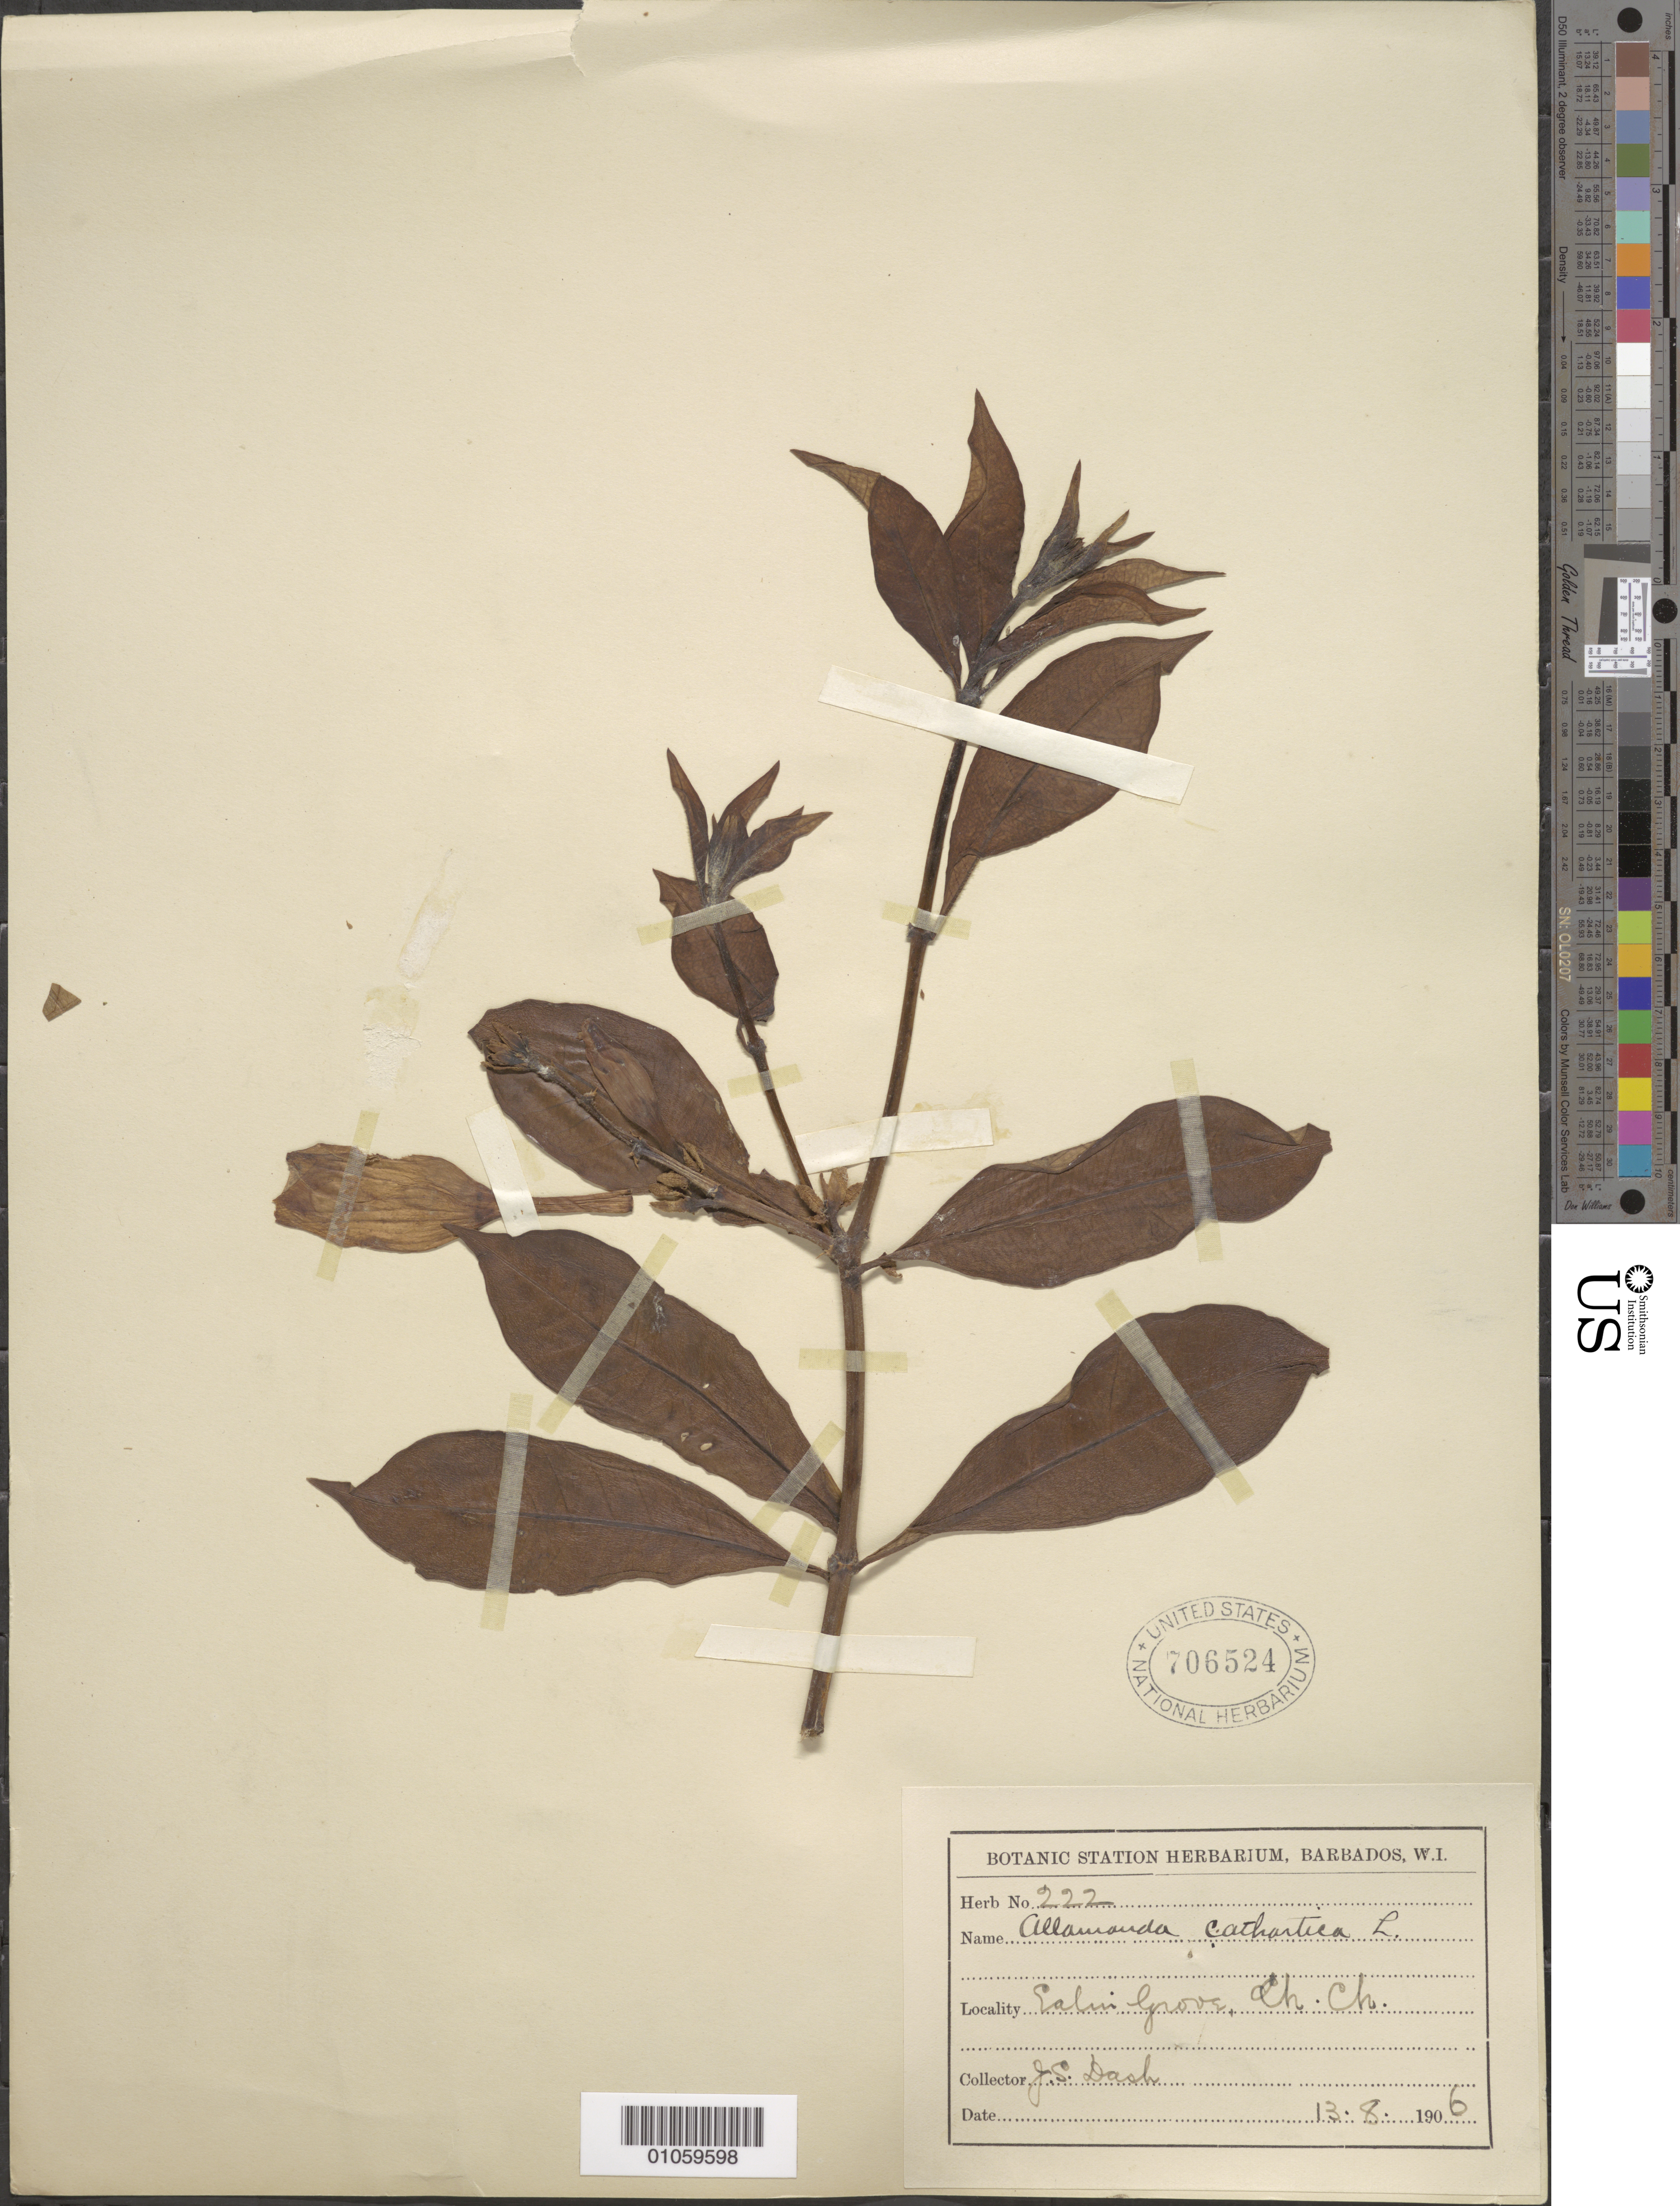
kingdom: Plantae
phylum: Tracheophyta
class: Magnoliopsida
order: Gentianales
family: Apocynaceae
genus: Allamanda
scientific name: Allamanda cathartica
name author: L.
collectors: J. Dash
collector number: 222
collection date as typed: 13 Aug 1906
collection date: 1906-08-13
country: Barbados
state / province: Christ Church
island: Barbados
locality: Ealing Grove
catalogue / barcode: US 706524